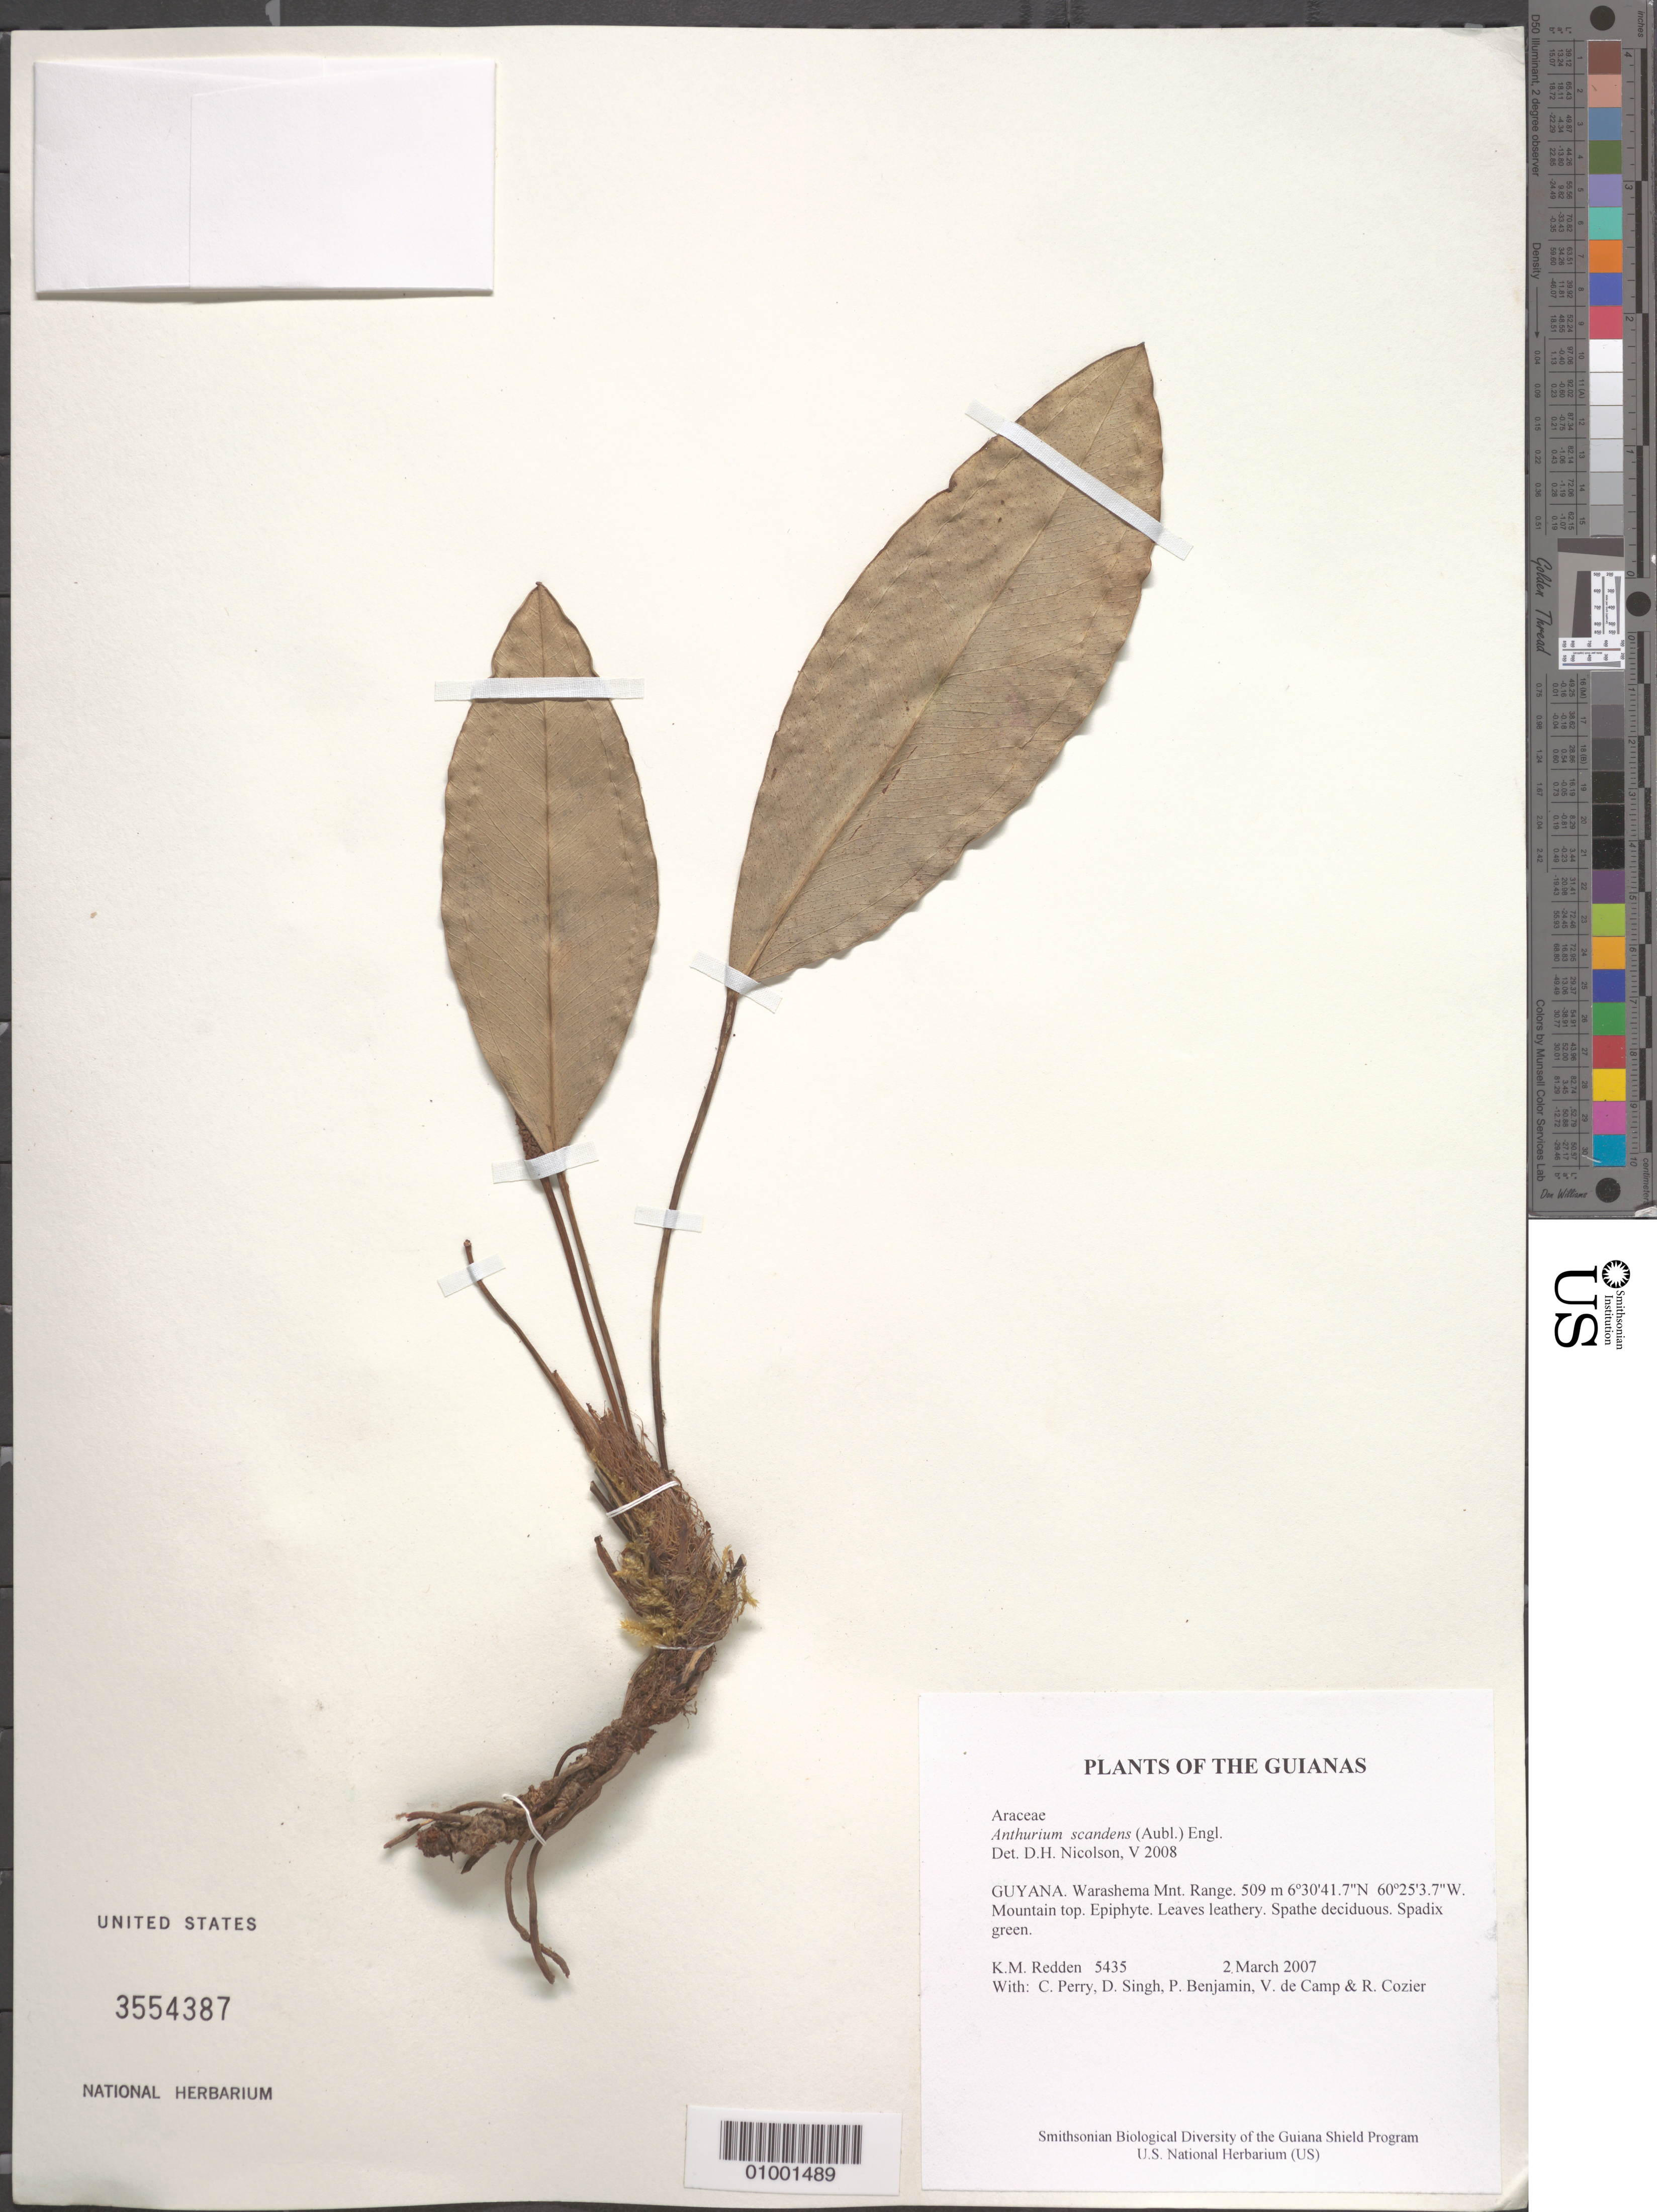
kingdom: Plantae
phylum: Tracheophyta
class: Liliopsida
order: Alismatales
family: Araceae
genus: Anthurium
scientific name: Anthurium scandens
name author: (Aubl.) Engl.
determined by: Nicolson, Dan H.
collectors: K. M. Redden, C. Perry, D. Singh, P. Benjamin, V. De Camp & R. Cozier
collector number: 5435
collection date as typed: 2 March 2007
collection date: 2007-03-02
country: Guyana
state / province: Cuyuni-Mazaruni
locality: Warashema Mnt. Range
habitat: Mountain top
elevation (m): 509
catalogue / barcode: US 3554387